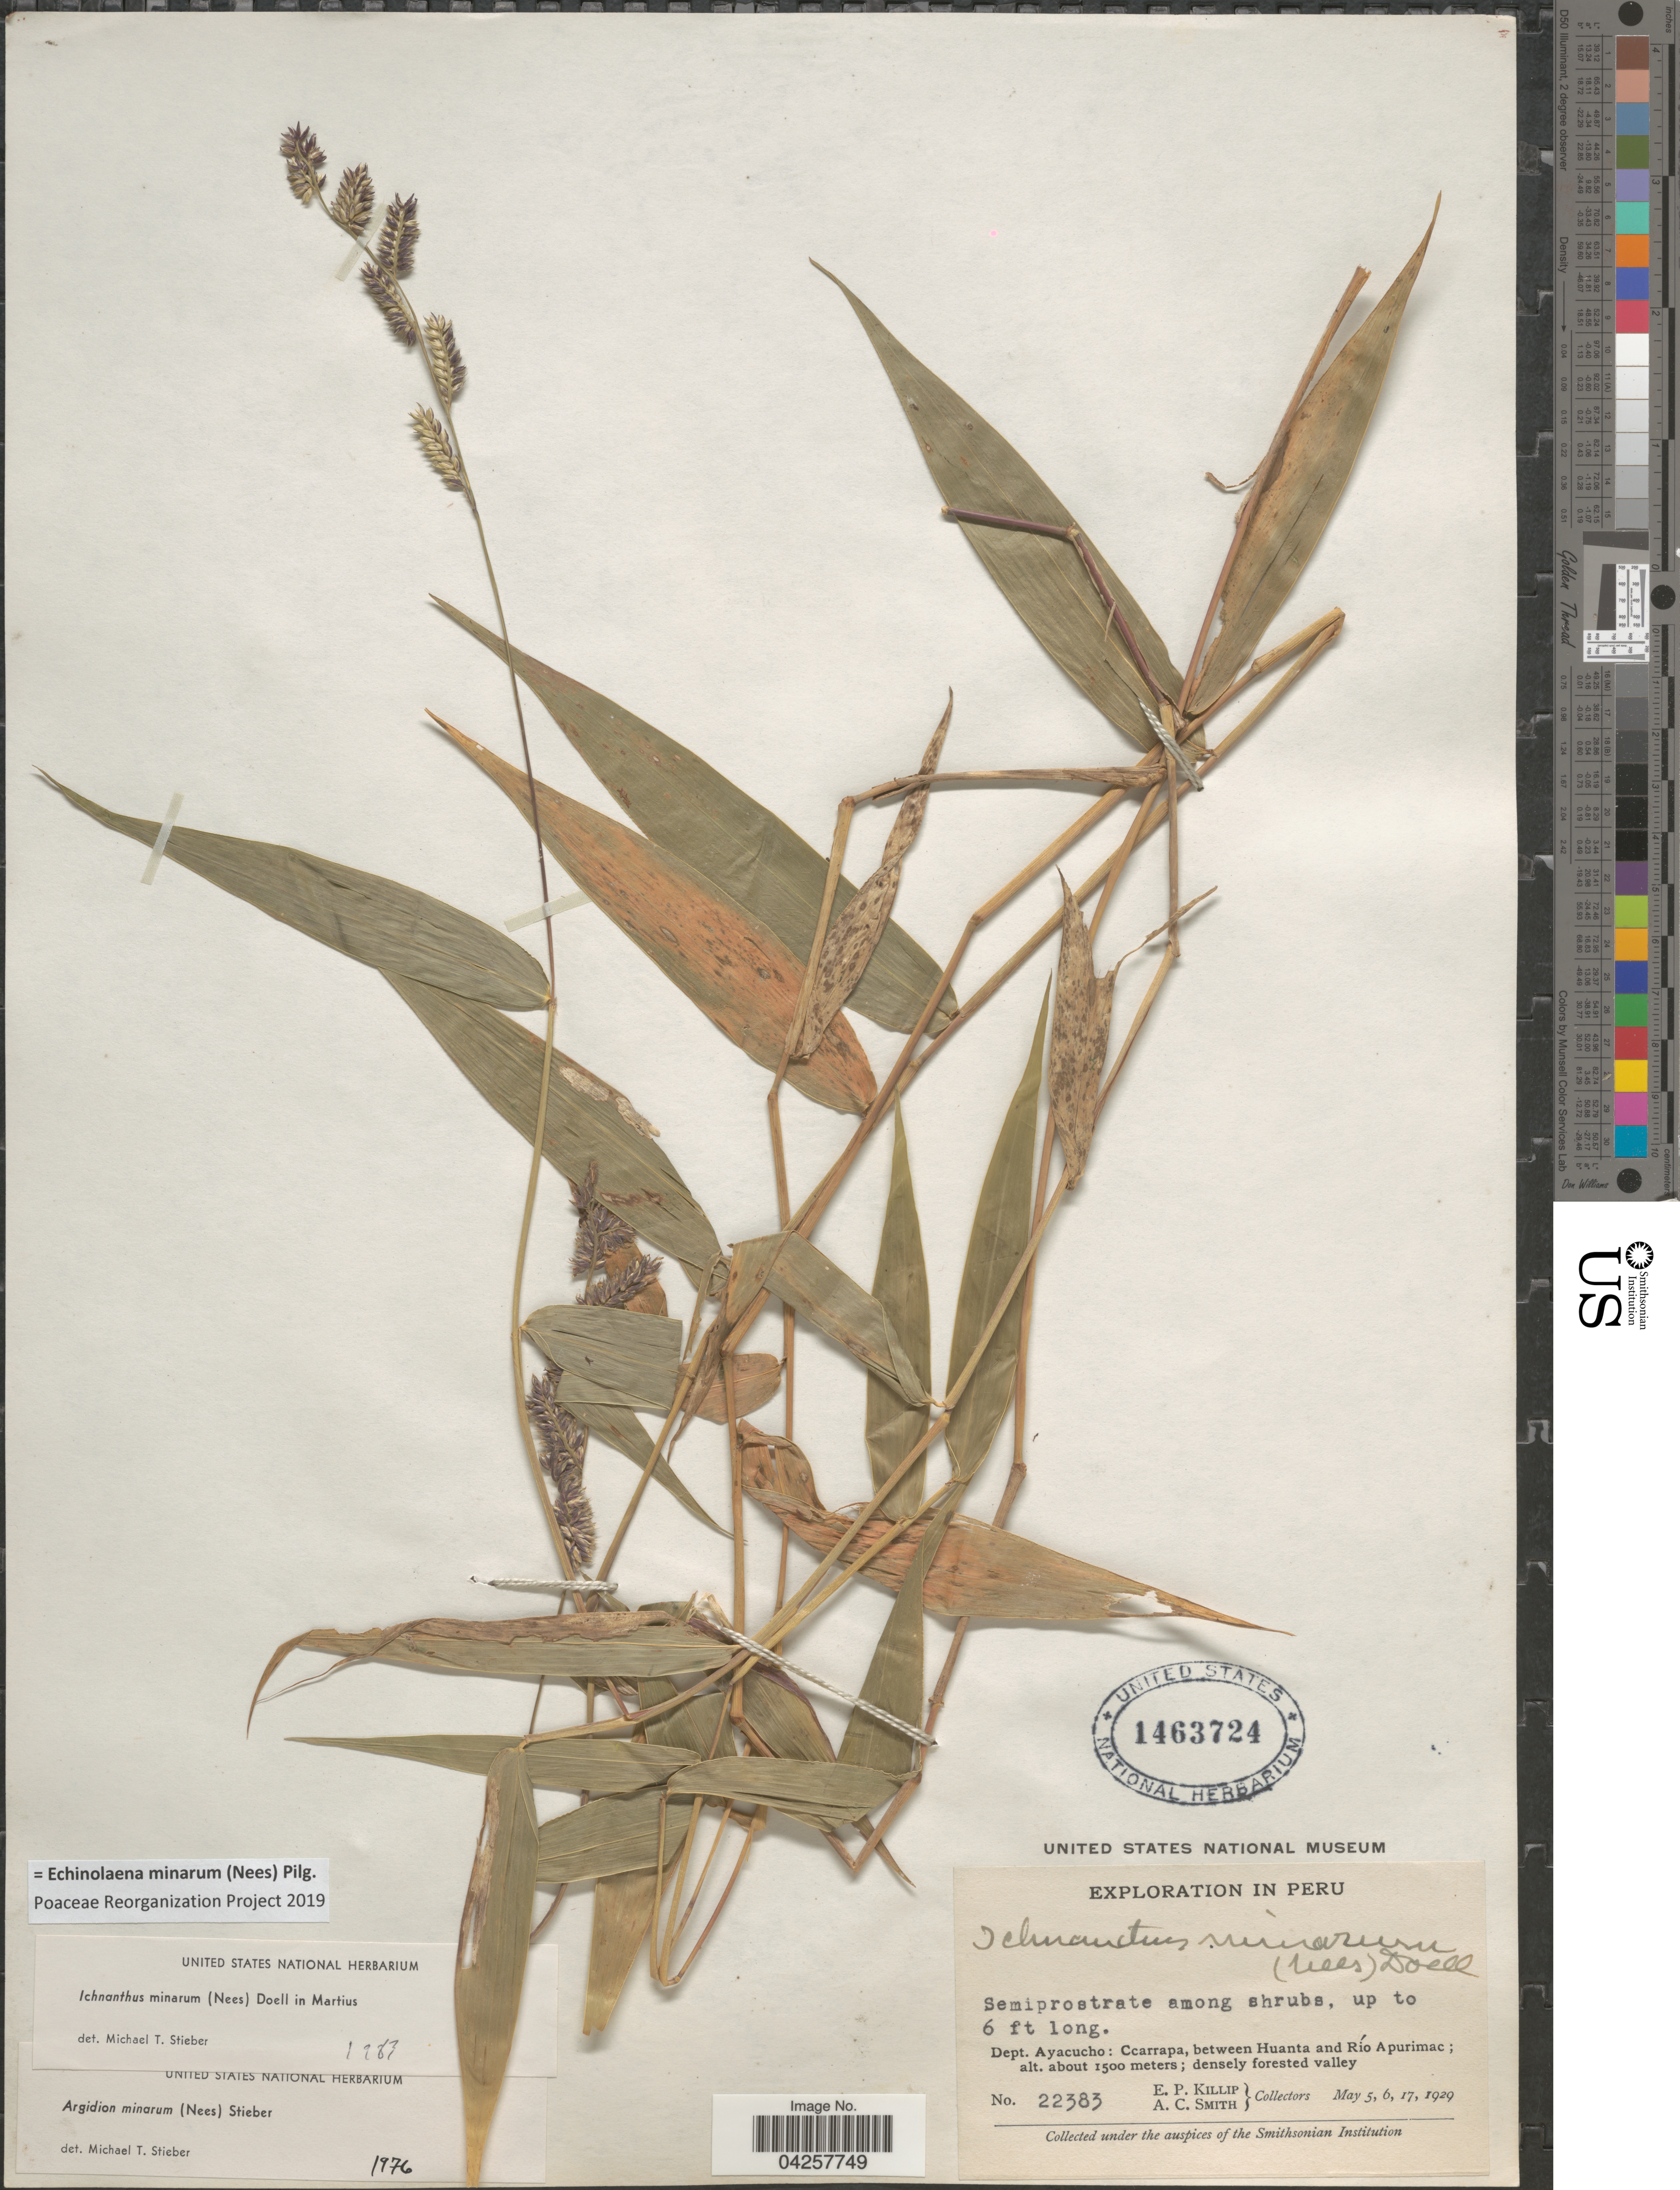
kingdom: Plantae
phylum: Tracheophyta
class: Liliopsida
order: Poales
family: Poaceae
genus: Echinolaena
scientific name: Echinolaena minarum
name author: (Nees) Pilg.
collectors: E. P. Killip & A. C. Smith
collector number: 22383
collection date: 1929-05-05/1929-05-17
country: Peru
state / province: Ayacucho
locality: Exploration in Peru. Dept. Ayacucho: Ccarrapa, between Huanta and Río Apurimac; densely forested valley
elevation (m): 1500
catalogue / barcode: US 1463724